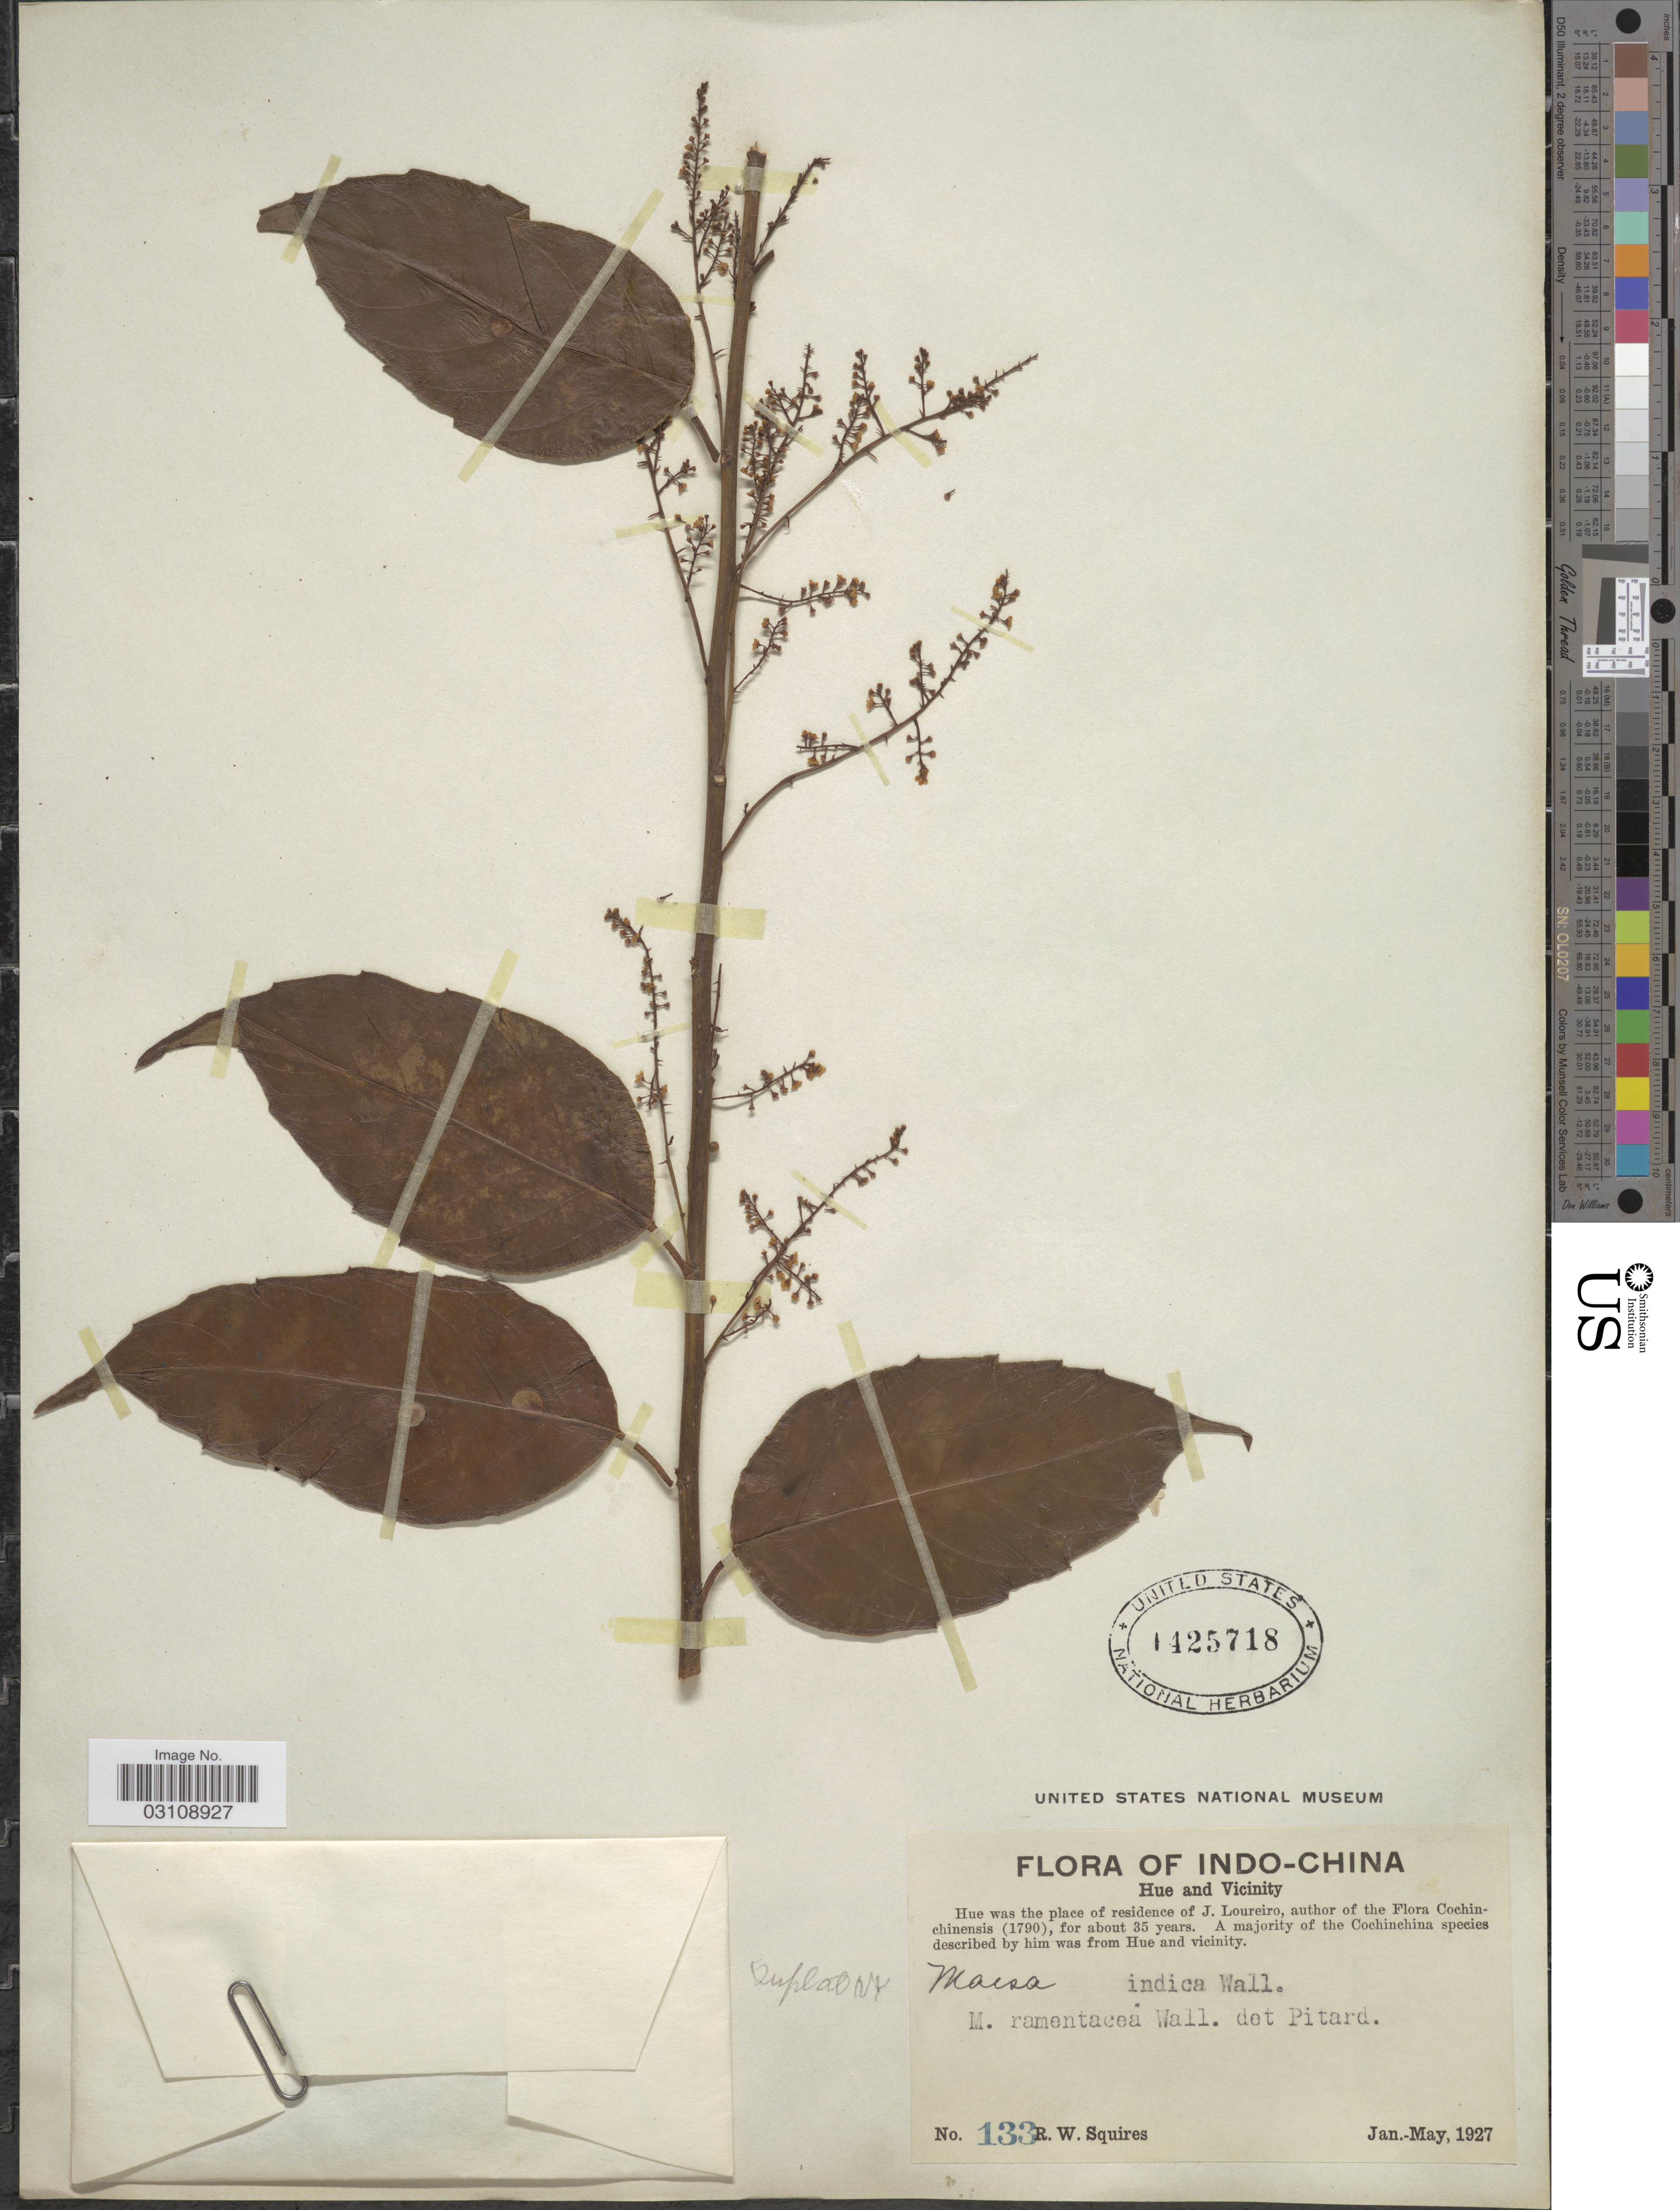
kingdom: Plantae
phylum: Tracheophyta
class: Magnoliopsida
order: Ericales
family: Primulaceae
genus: Maesa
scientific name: Maesa ramentacea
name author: (Roxb.) A. DC.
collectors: R. Squires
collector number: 133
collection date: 1927-01/1927-05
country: Vietnam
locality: Indo-China. Hue and Vicinity. Hue was the place of residence of J. Loureiro.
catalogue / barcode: US 1425718